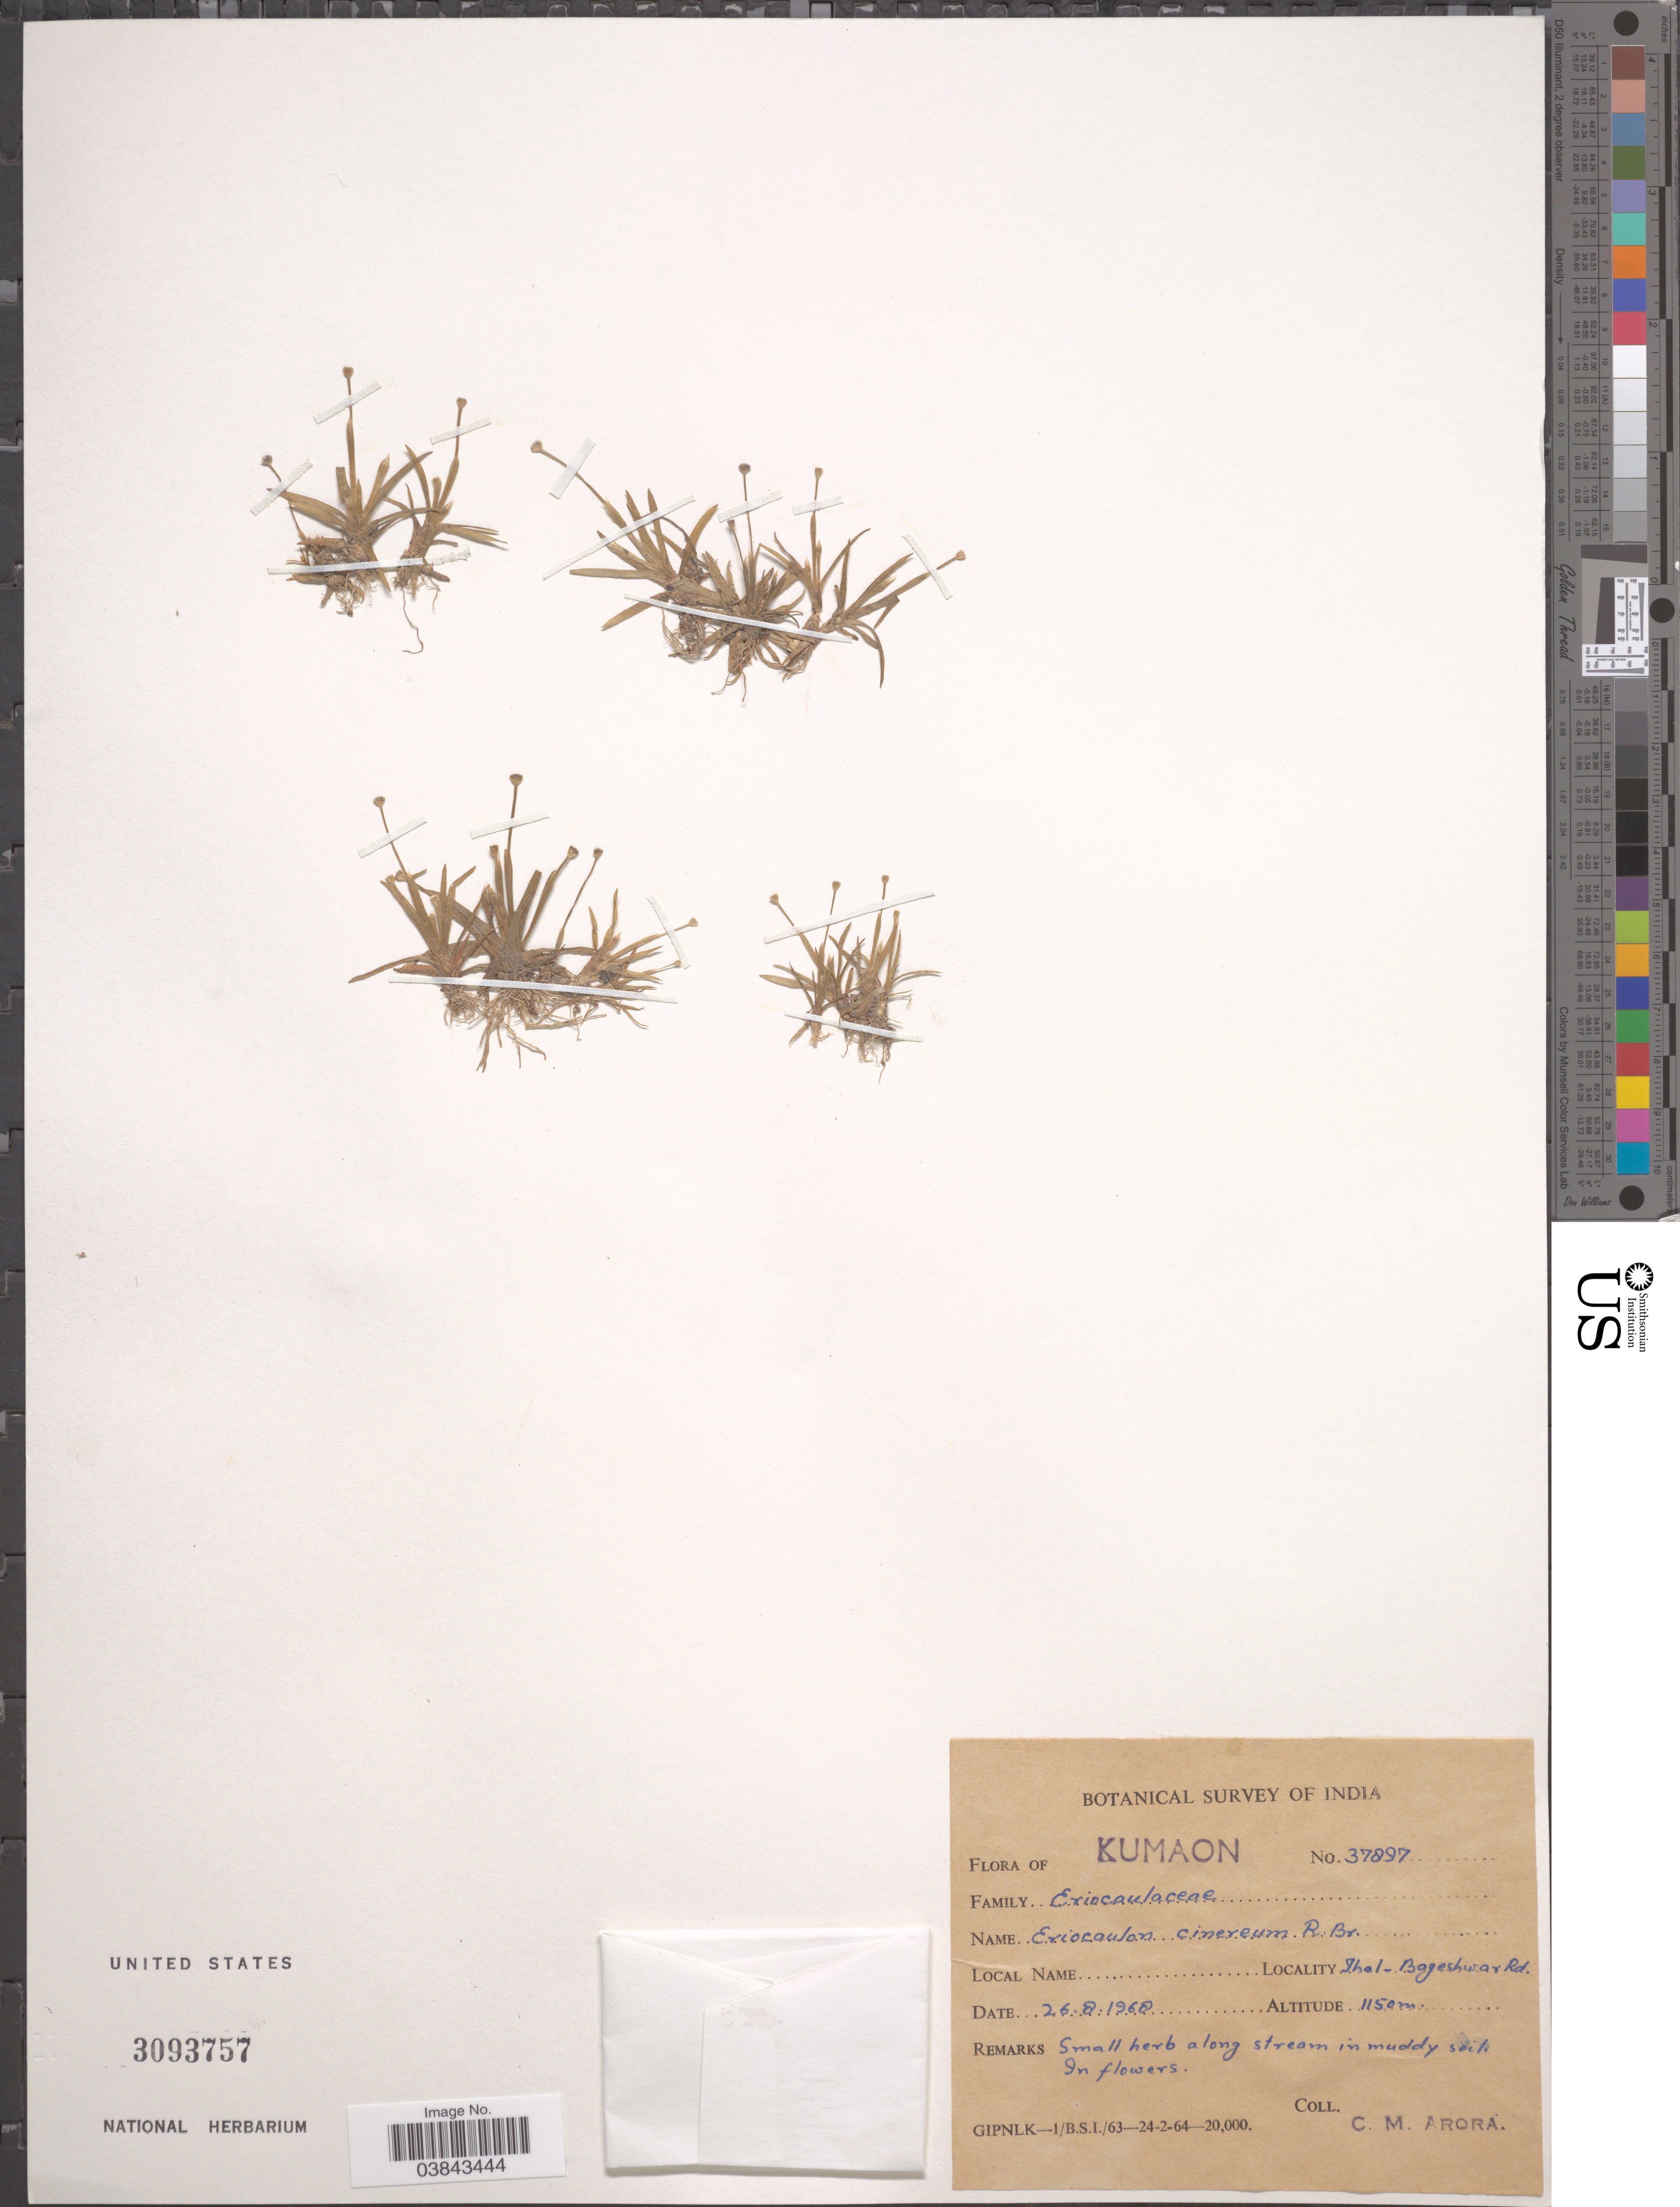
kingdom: Plantae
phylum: Tracheophyta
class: Liliopsida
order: Poales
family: Eriocaulaceae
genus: Eriocaulon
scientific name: Eriocaulon cinereum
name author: R. Br.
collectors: C. Arora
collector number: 37897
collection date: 1968-08-26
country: India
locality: Kumaon. Thal-Bageshwar Rd.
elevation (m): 1150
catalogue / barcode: US 3093757